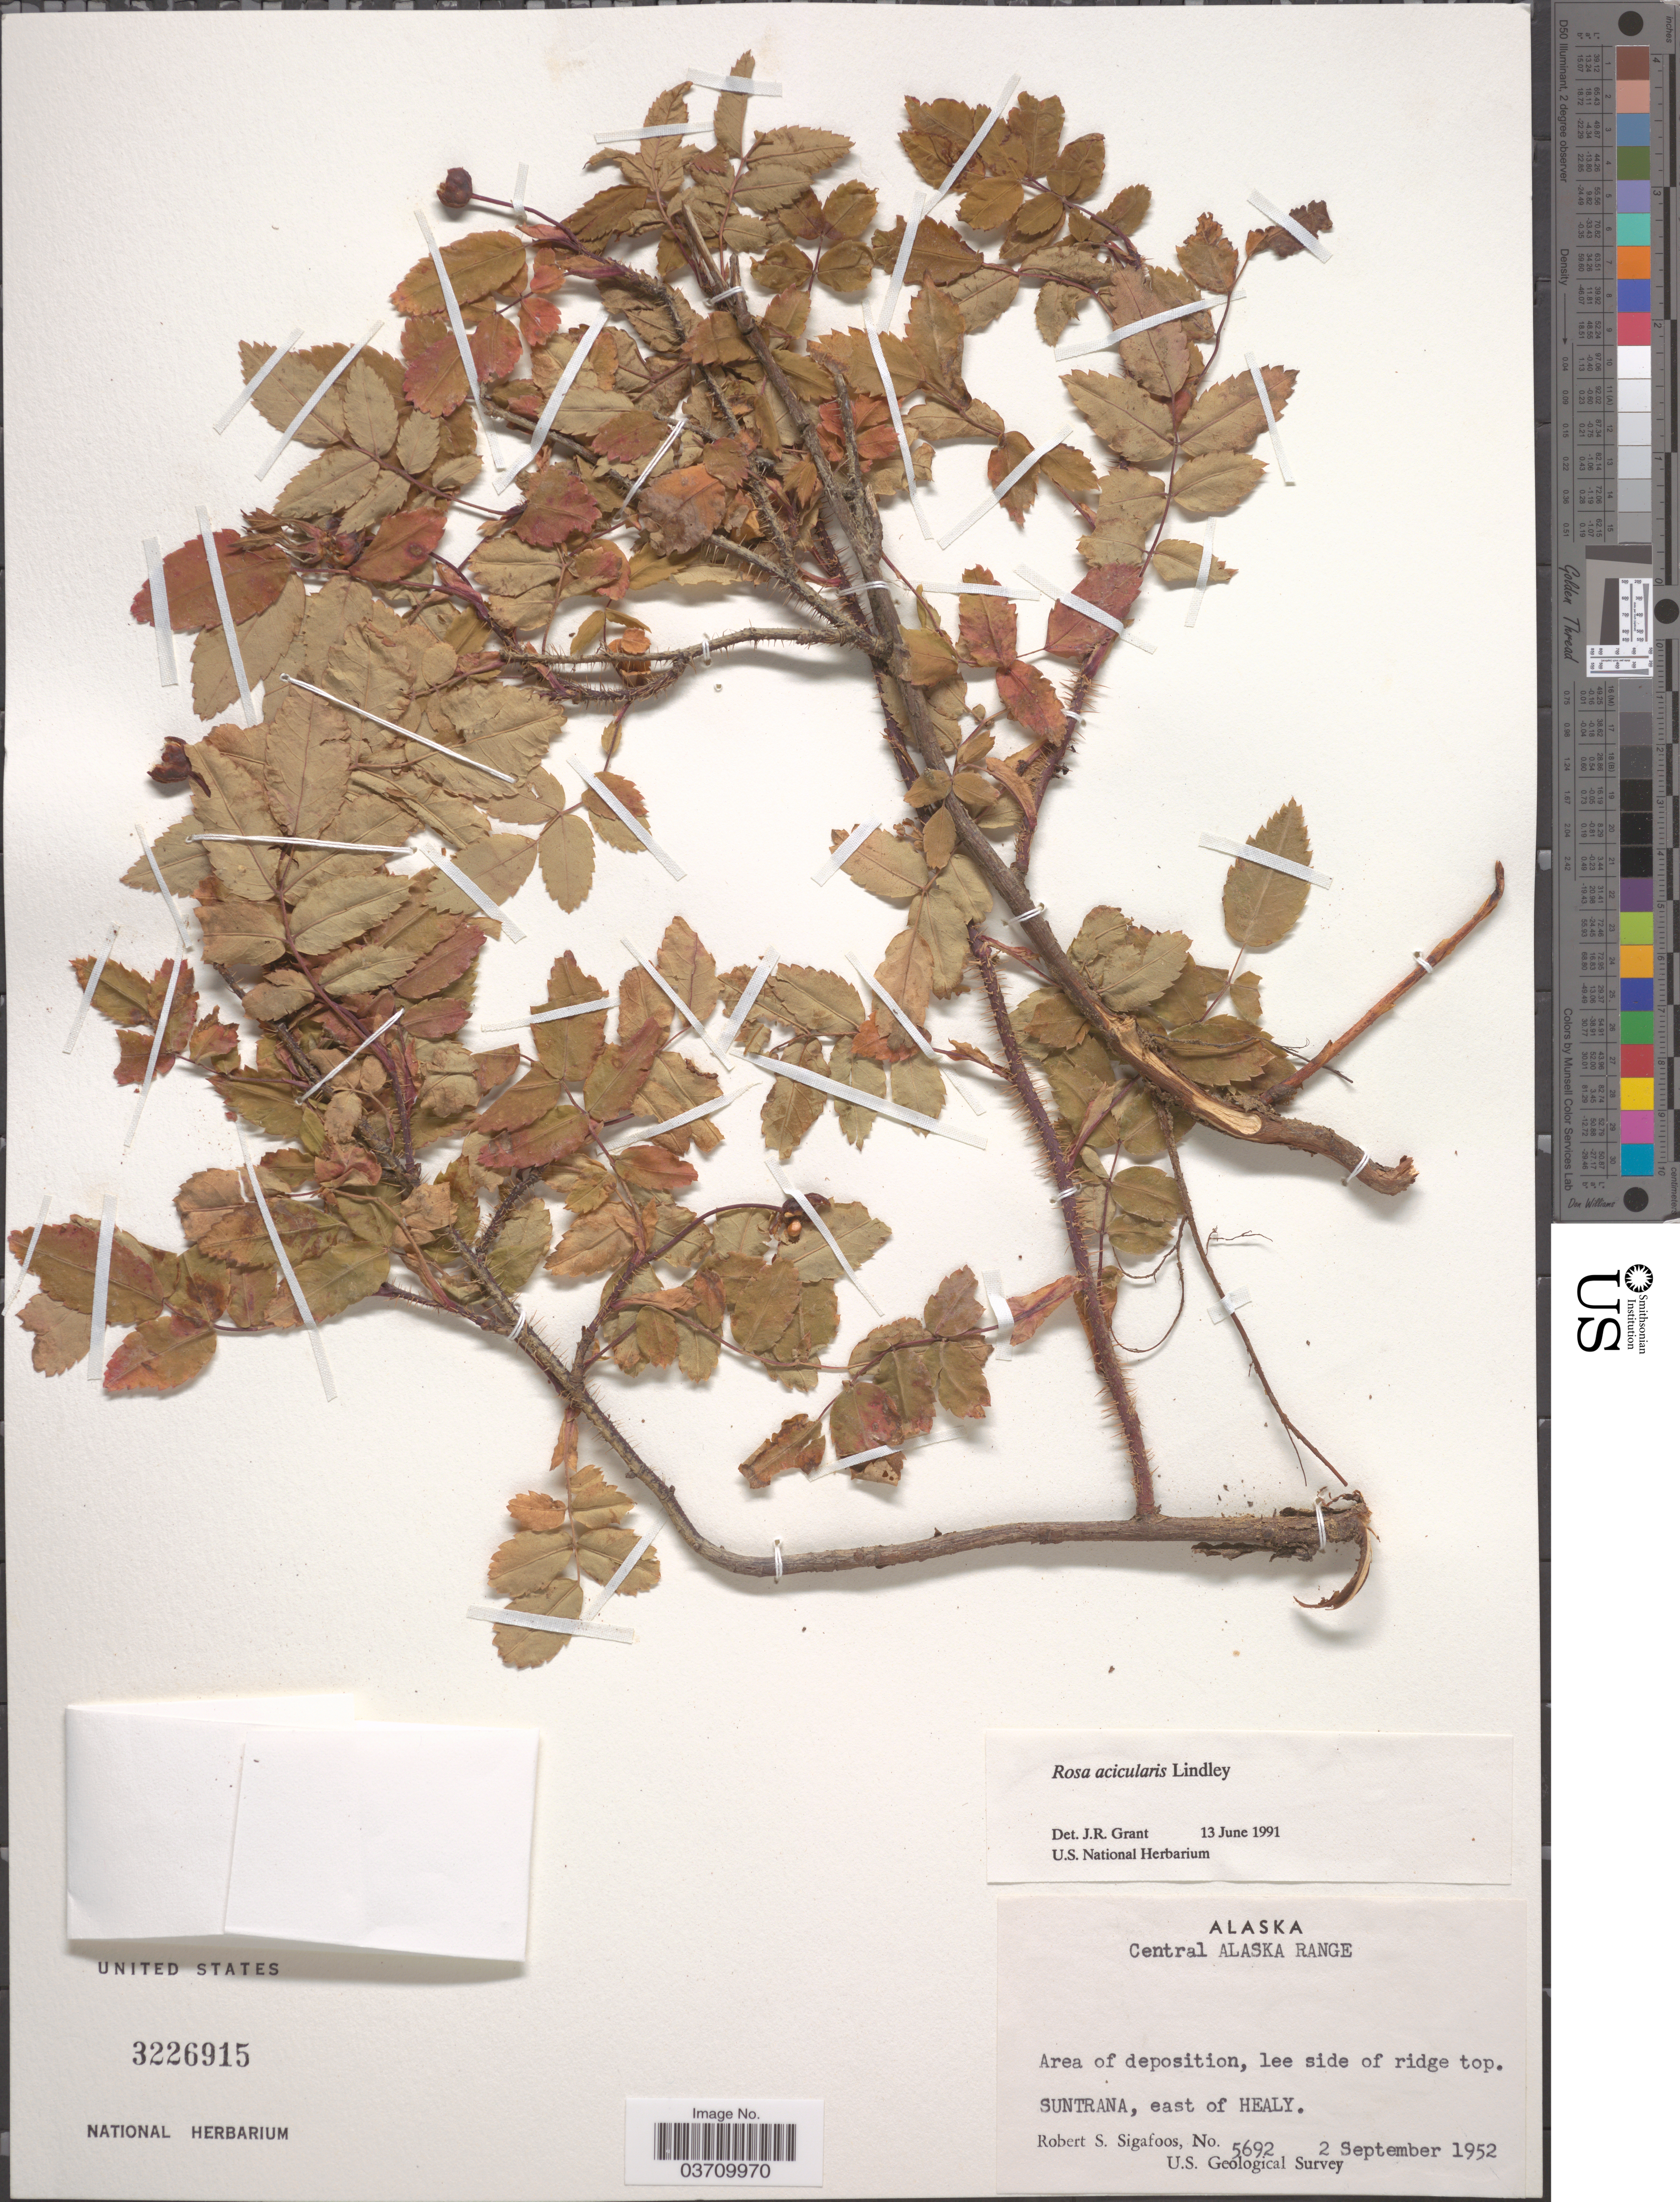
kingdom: Plantae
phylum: Tracheophyta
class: Magnoliopsida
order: Rosales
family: Rosaceae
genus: Rosa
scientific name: Rosa acicularis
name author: Lindl.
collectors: R. Sigafoos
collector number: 5692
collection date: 1952-09-02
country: United States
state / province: Alaska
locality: Central Alaska Range Area of deposition, lee side of ridge top. Suntrana, east of Healy.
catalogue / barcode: US 3226915